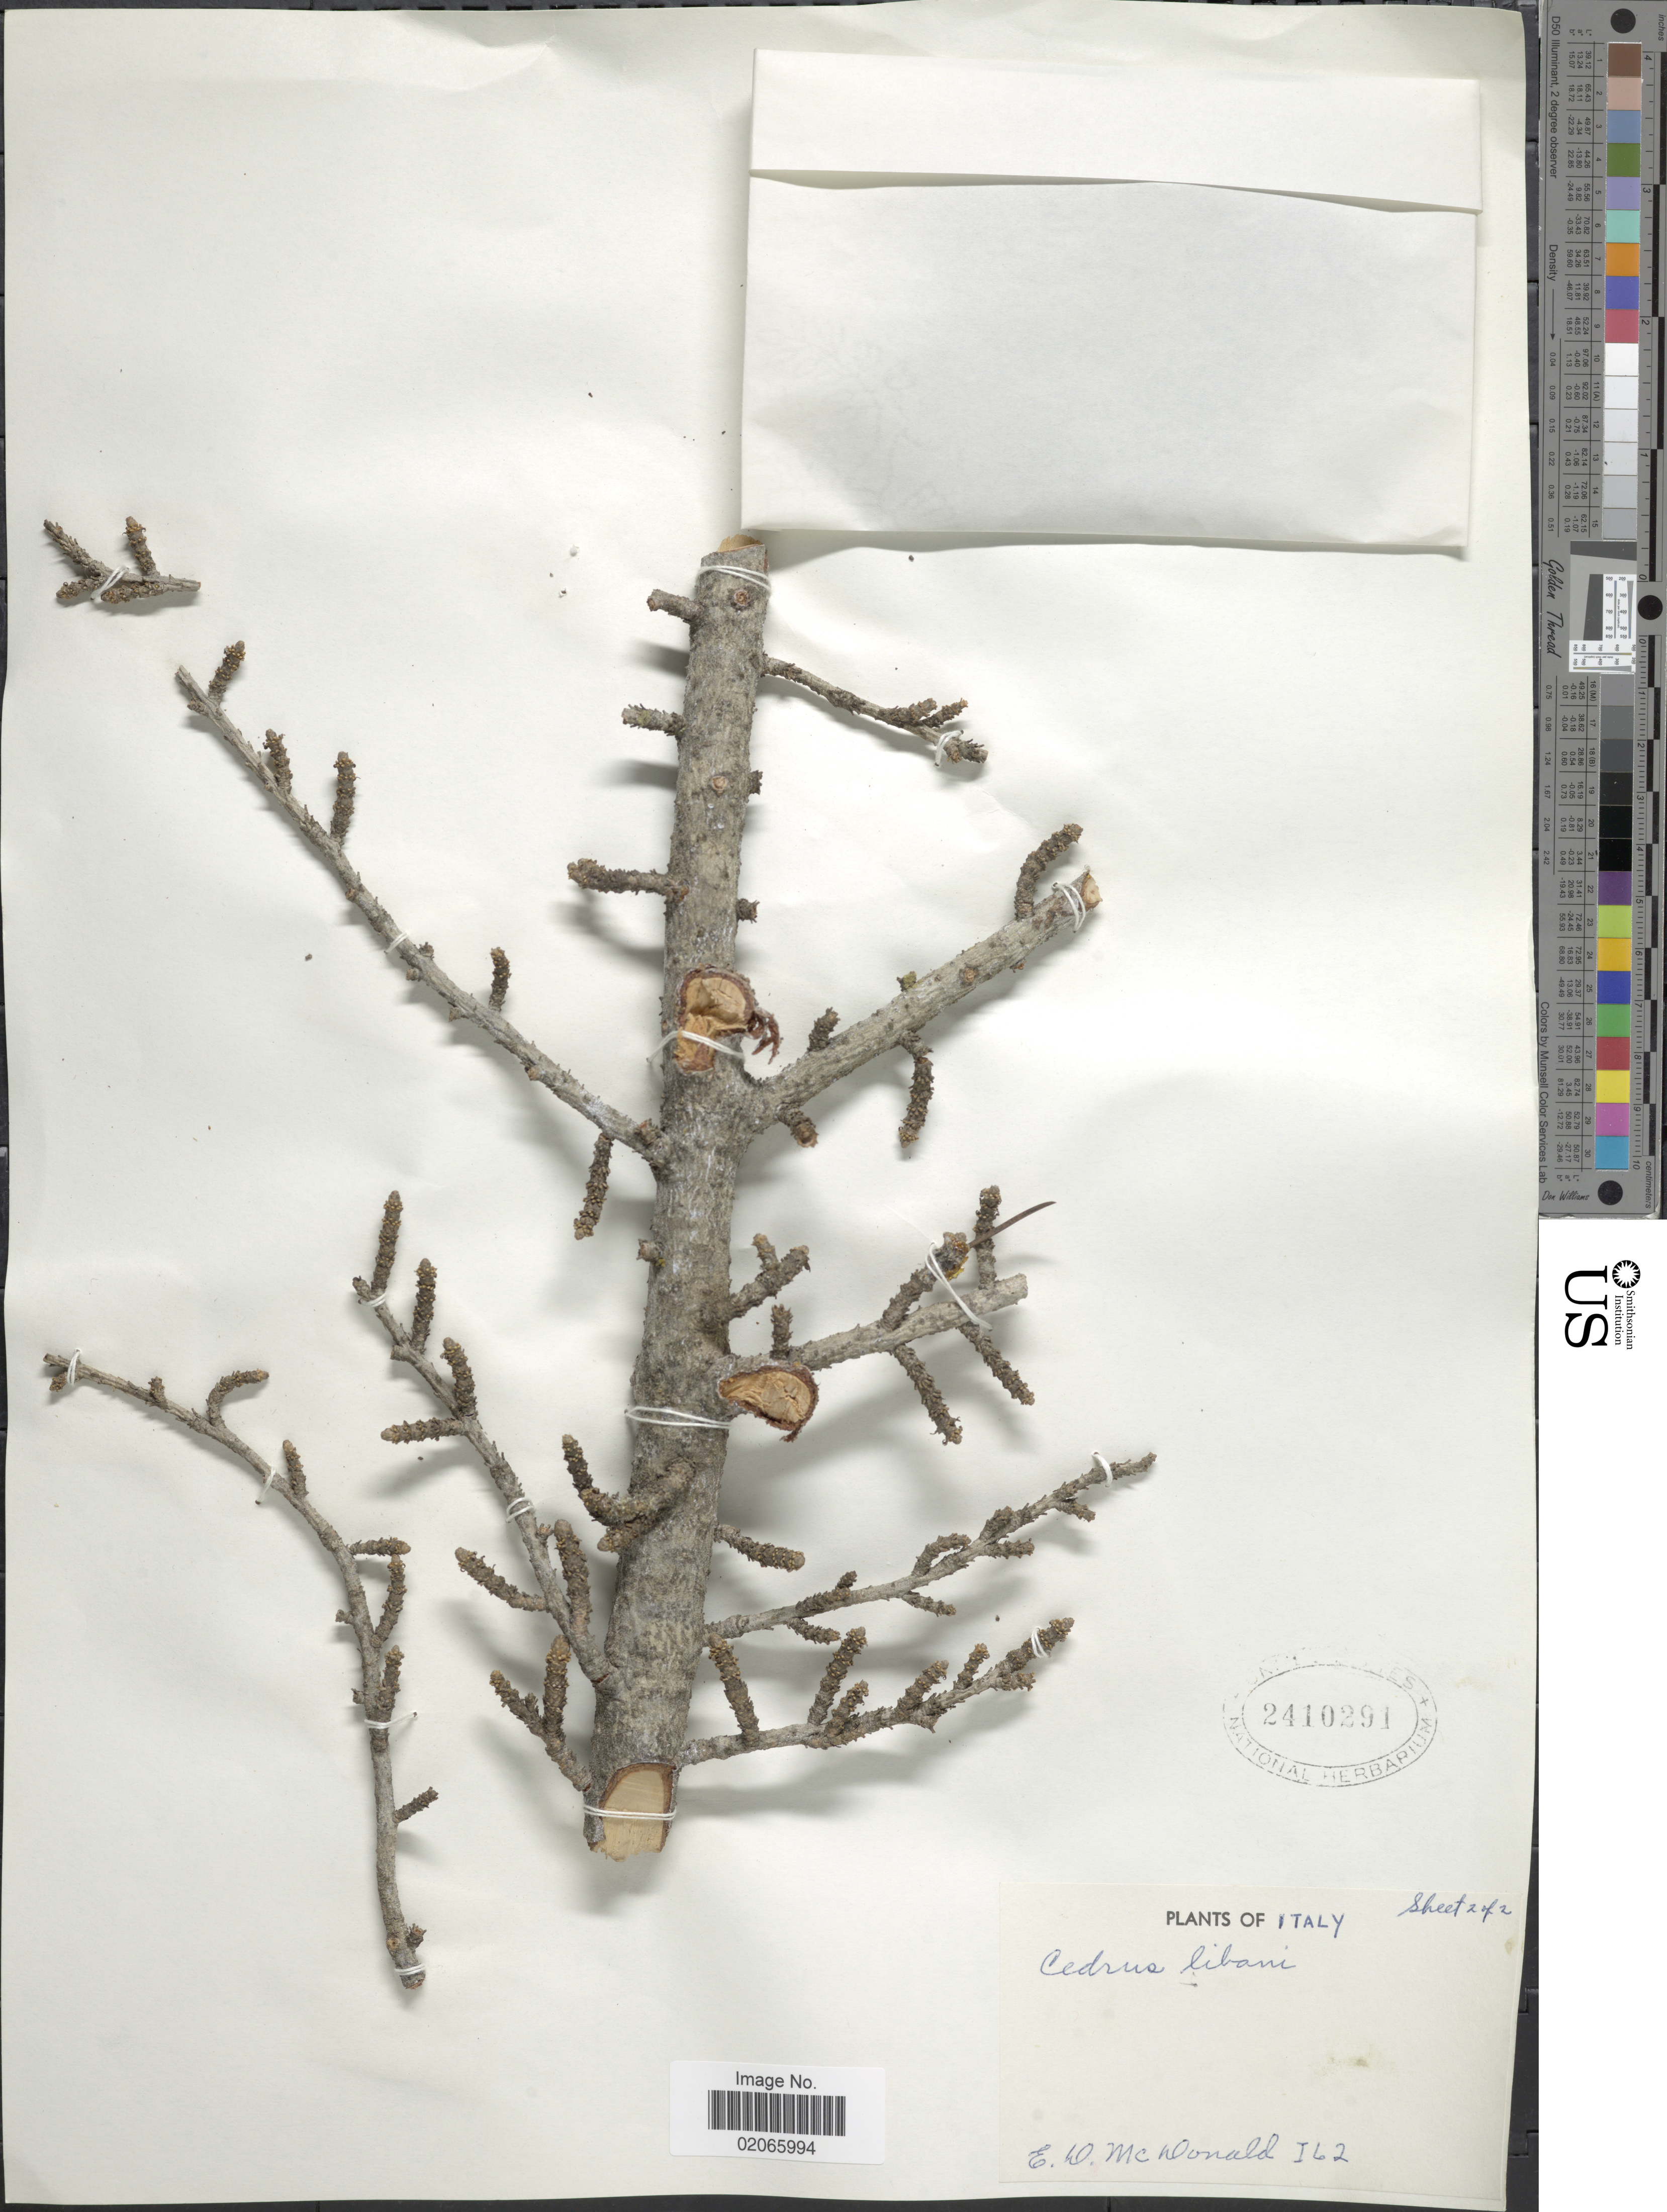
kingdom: Plantae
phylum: Tracheophyta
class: Pinopsida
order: Pinales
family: Pinaceae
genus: Cedrus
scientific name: Cedrus libani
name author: A. Rich.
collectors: E. D. McDonald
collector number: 162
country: Italy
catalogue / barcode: US 2410291